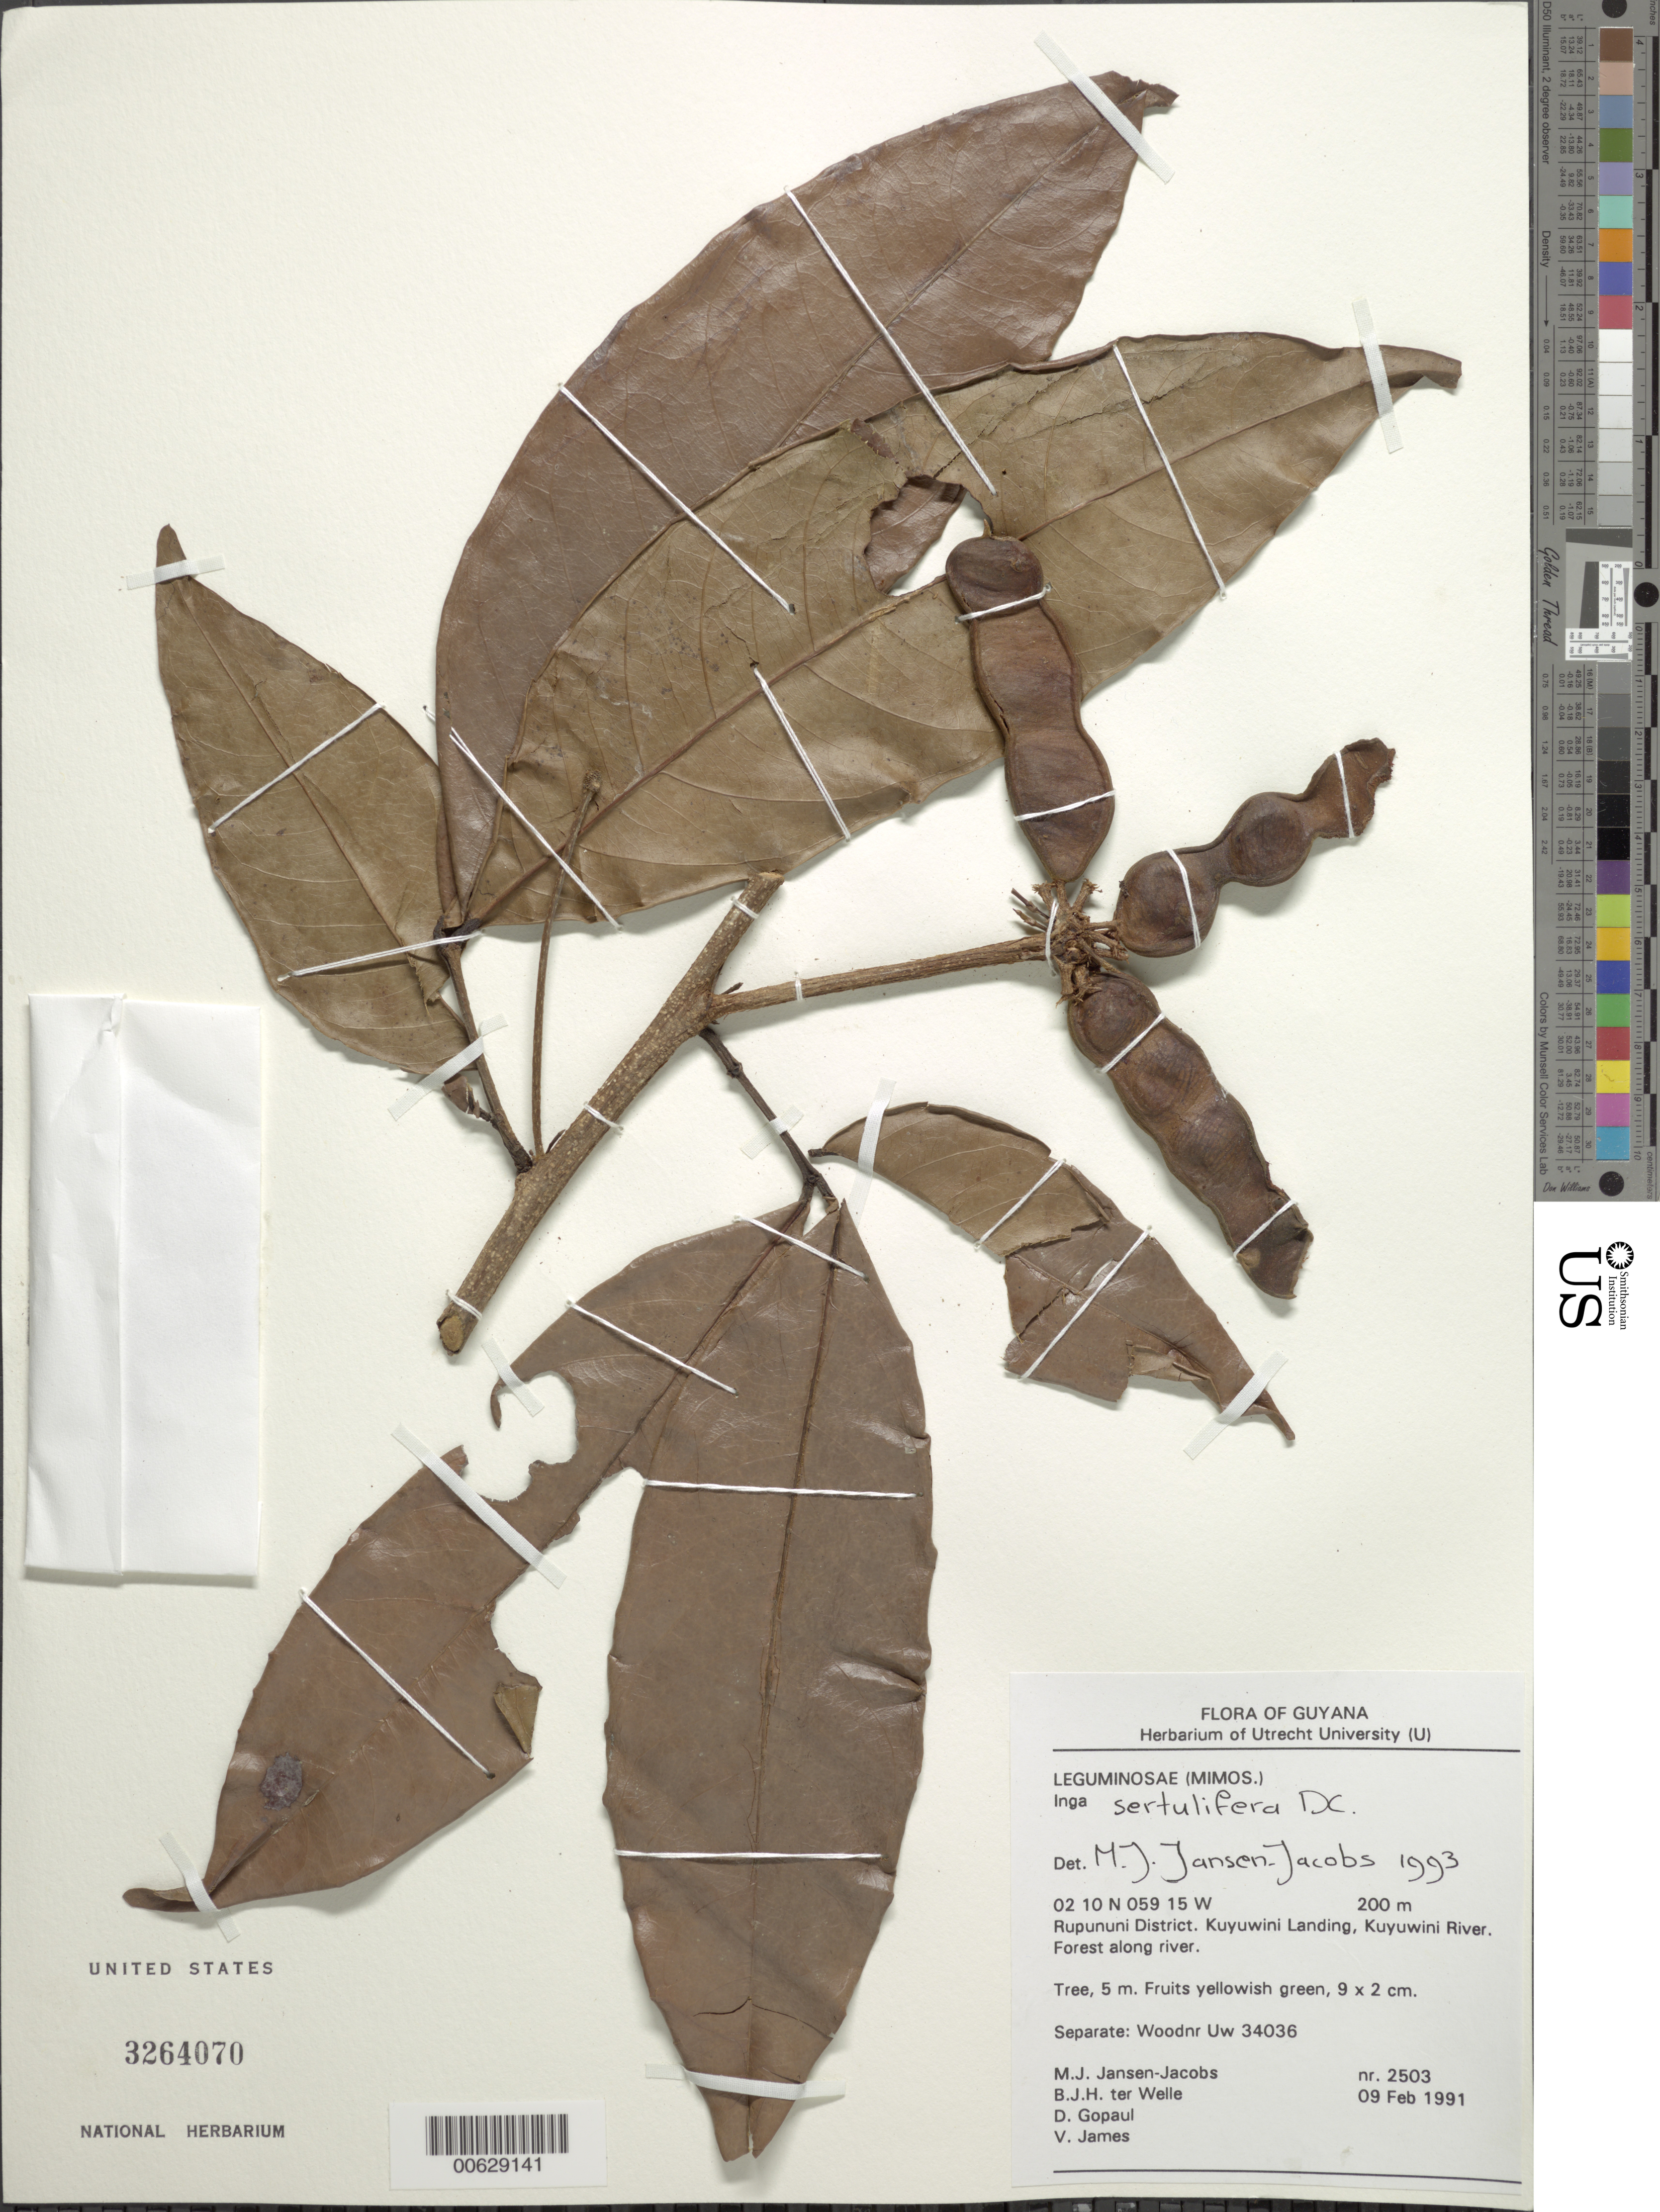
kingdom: Plantae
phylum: Tracheophyta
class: Magnoliopsida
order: Fabales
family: Fabaceae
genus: Inga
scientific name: Inga sertulifera subsp. sertulifera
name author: DC.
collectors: M. J. Jansen-Jacobs, B. Welle, D. Gopaul & V. James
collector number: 2503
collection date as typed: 9-Feb-91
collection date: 1991-02-09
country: Guyana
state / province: U. Takutu-U. Essequibo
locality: Kuyuwini Landing, Kuyuwini River, Rupununi District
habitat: Forest along river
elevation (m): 200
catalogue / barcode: US 3264070